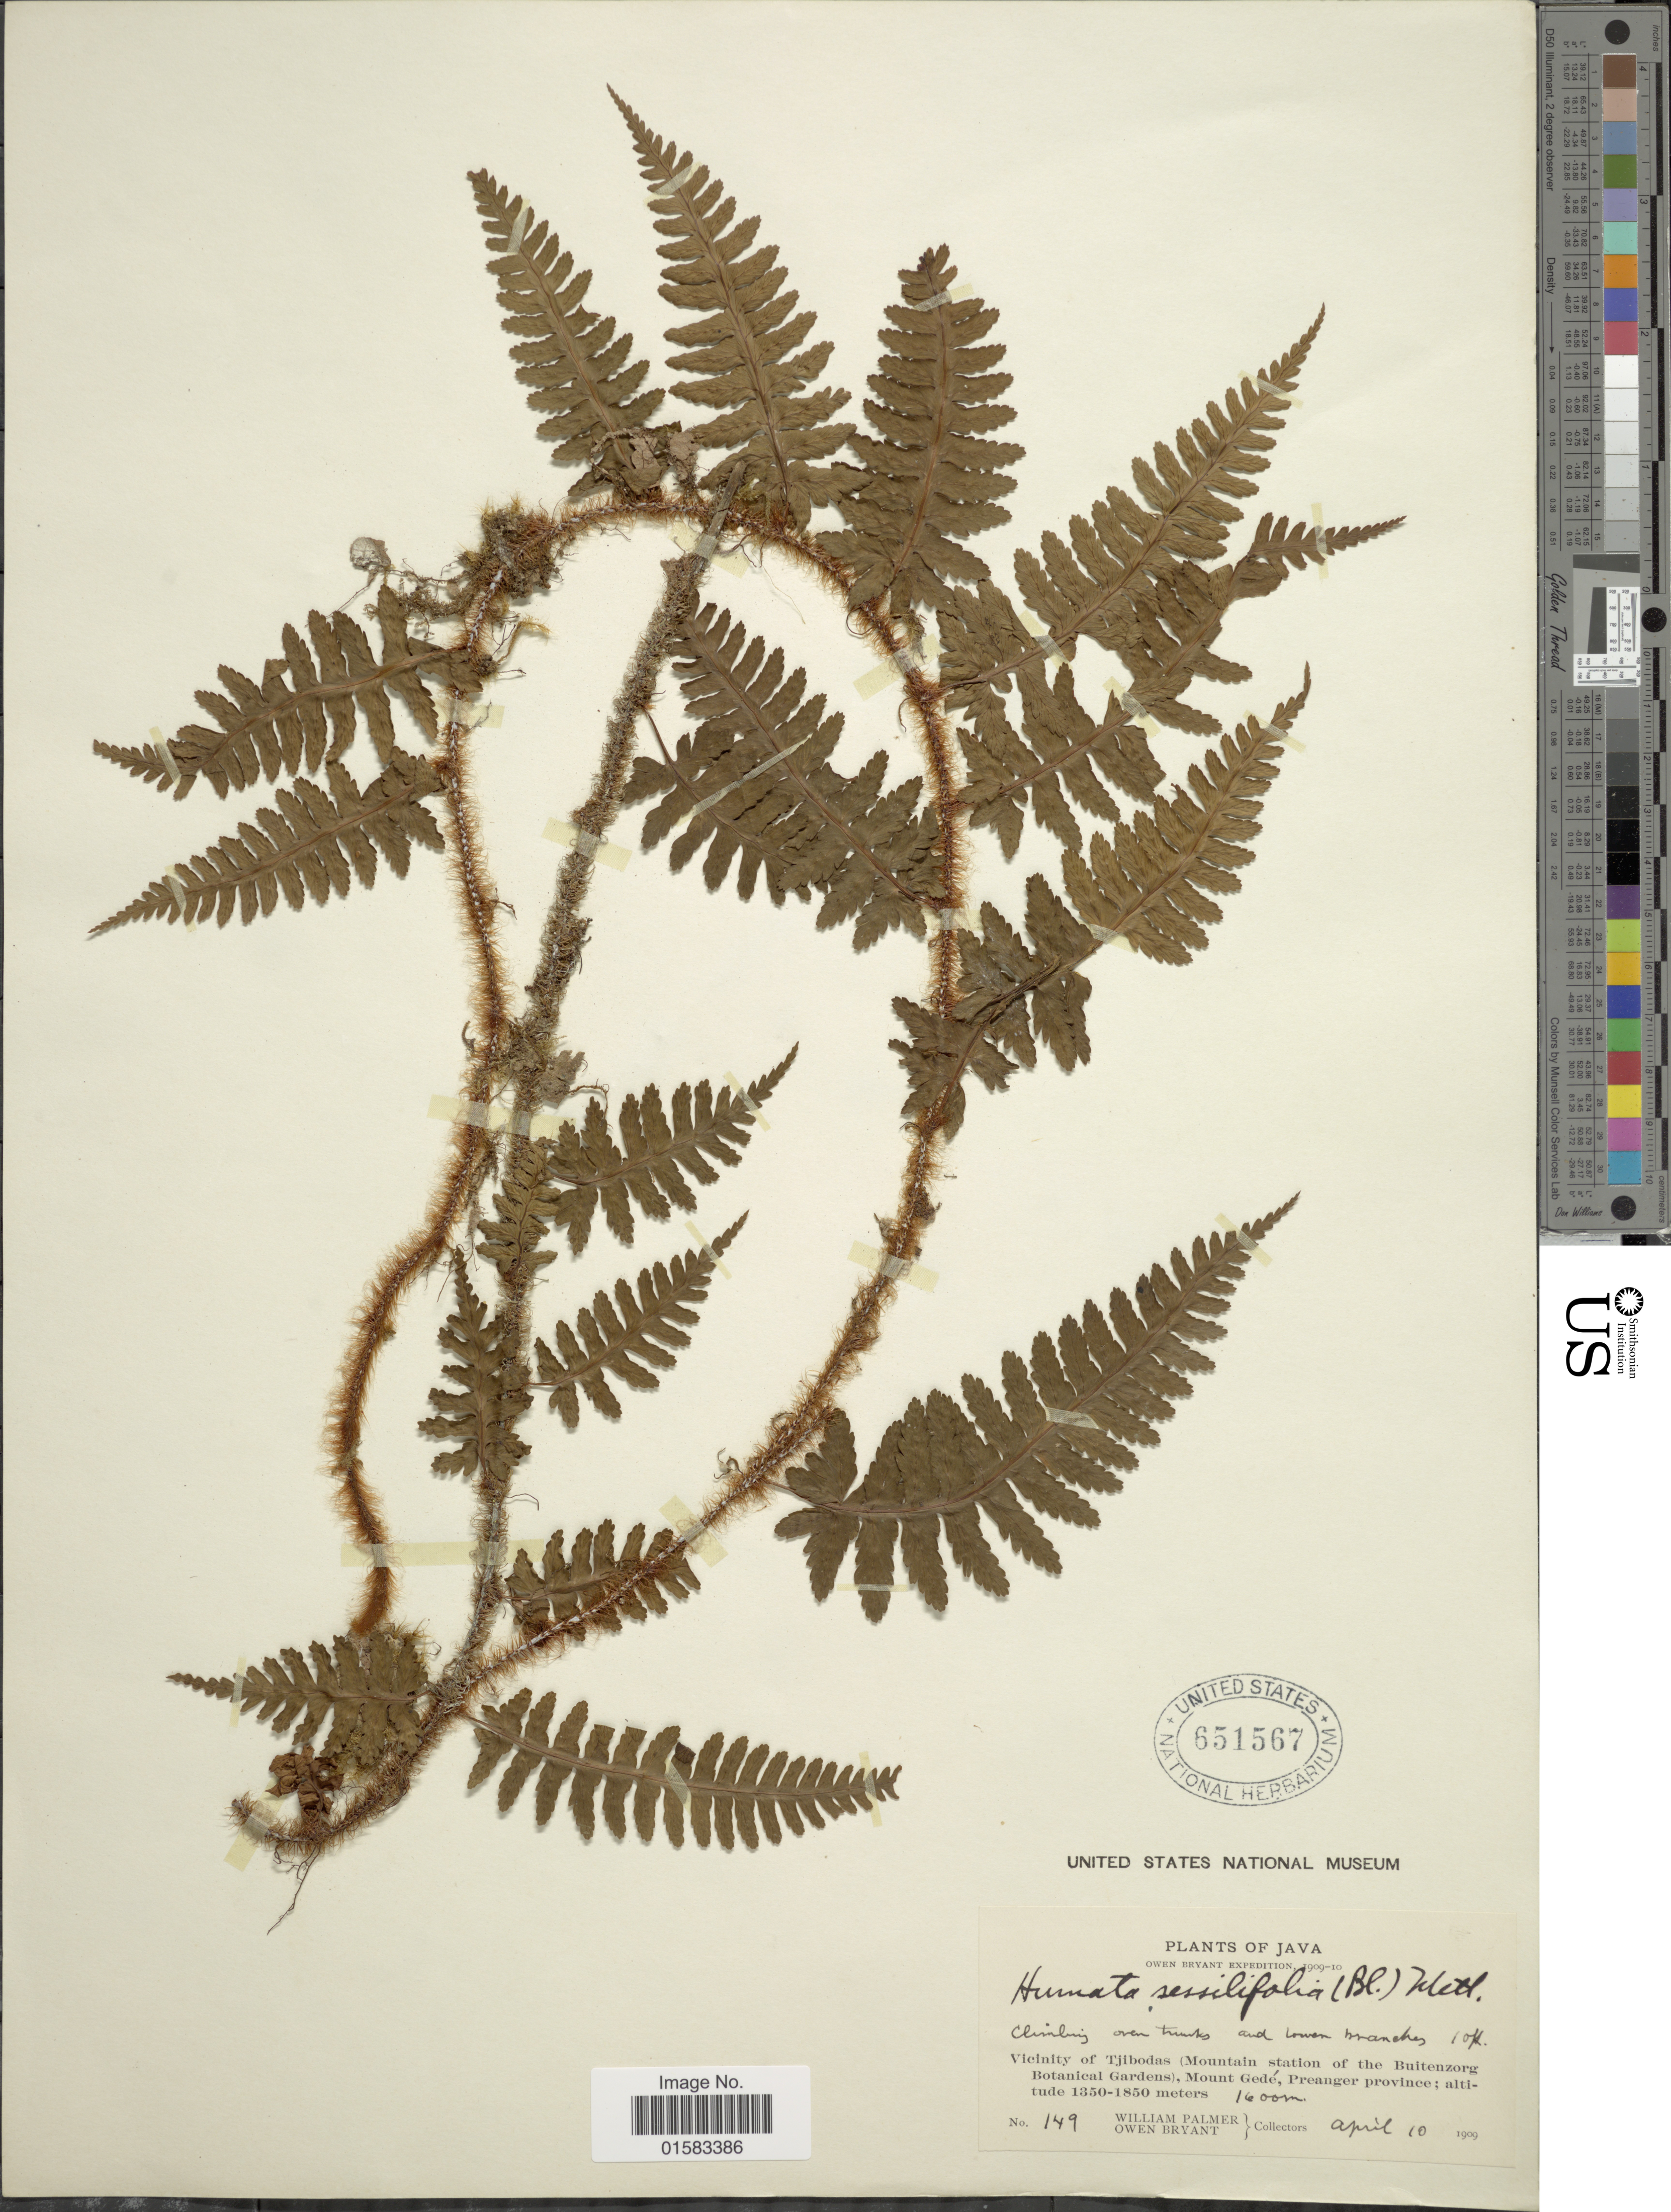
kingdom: Plantae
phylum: Tracheophyta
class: Polypodiopsida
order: Polypodiales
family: Davalliaceae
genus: Davallia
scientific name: Davallia sessilifolia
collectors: W. Palmer & O. Bryant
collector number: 149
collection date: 1909-04-10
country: Indonesia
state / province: Java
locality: Vicinity of Tjibodas (Mountain station of the Buitenzorg Botanical Gardens), Mount Gedé, Preanger Province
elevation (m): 1600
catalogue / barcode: US 651567